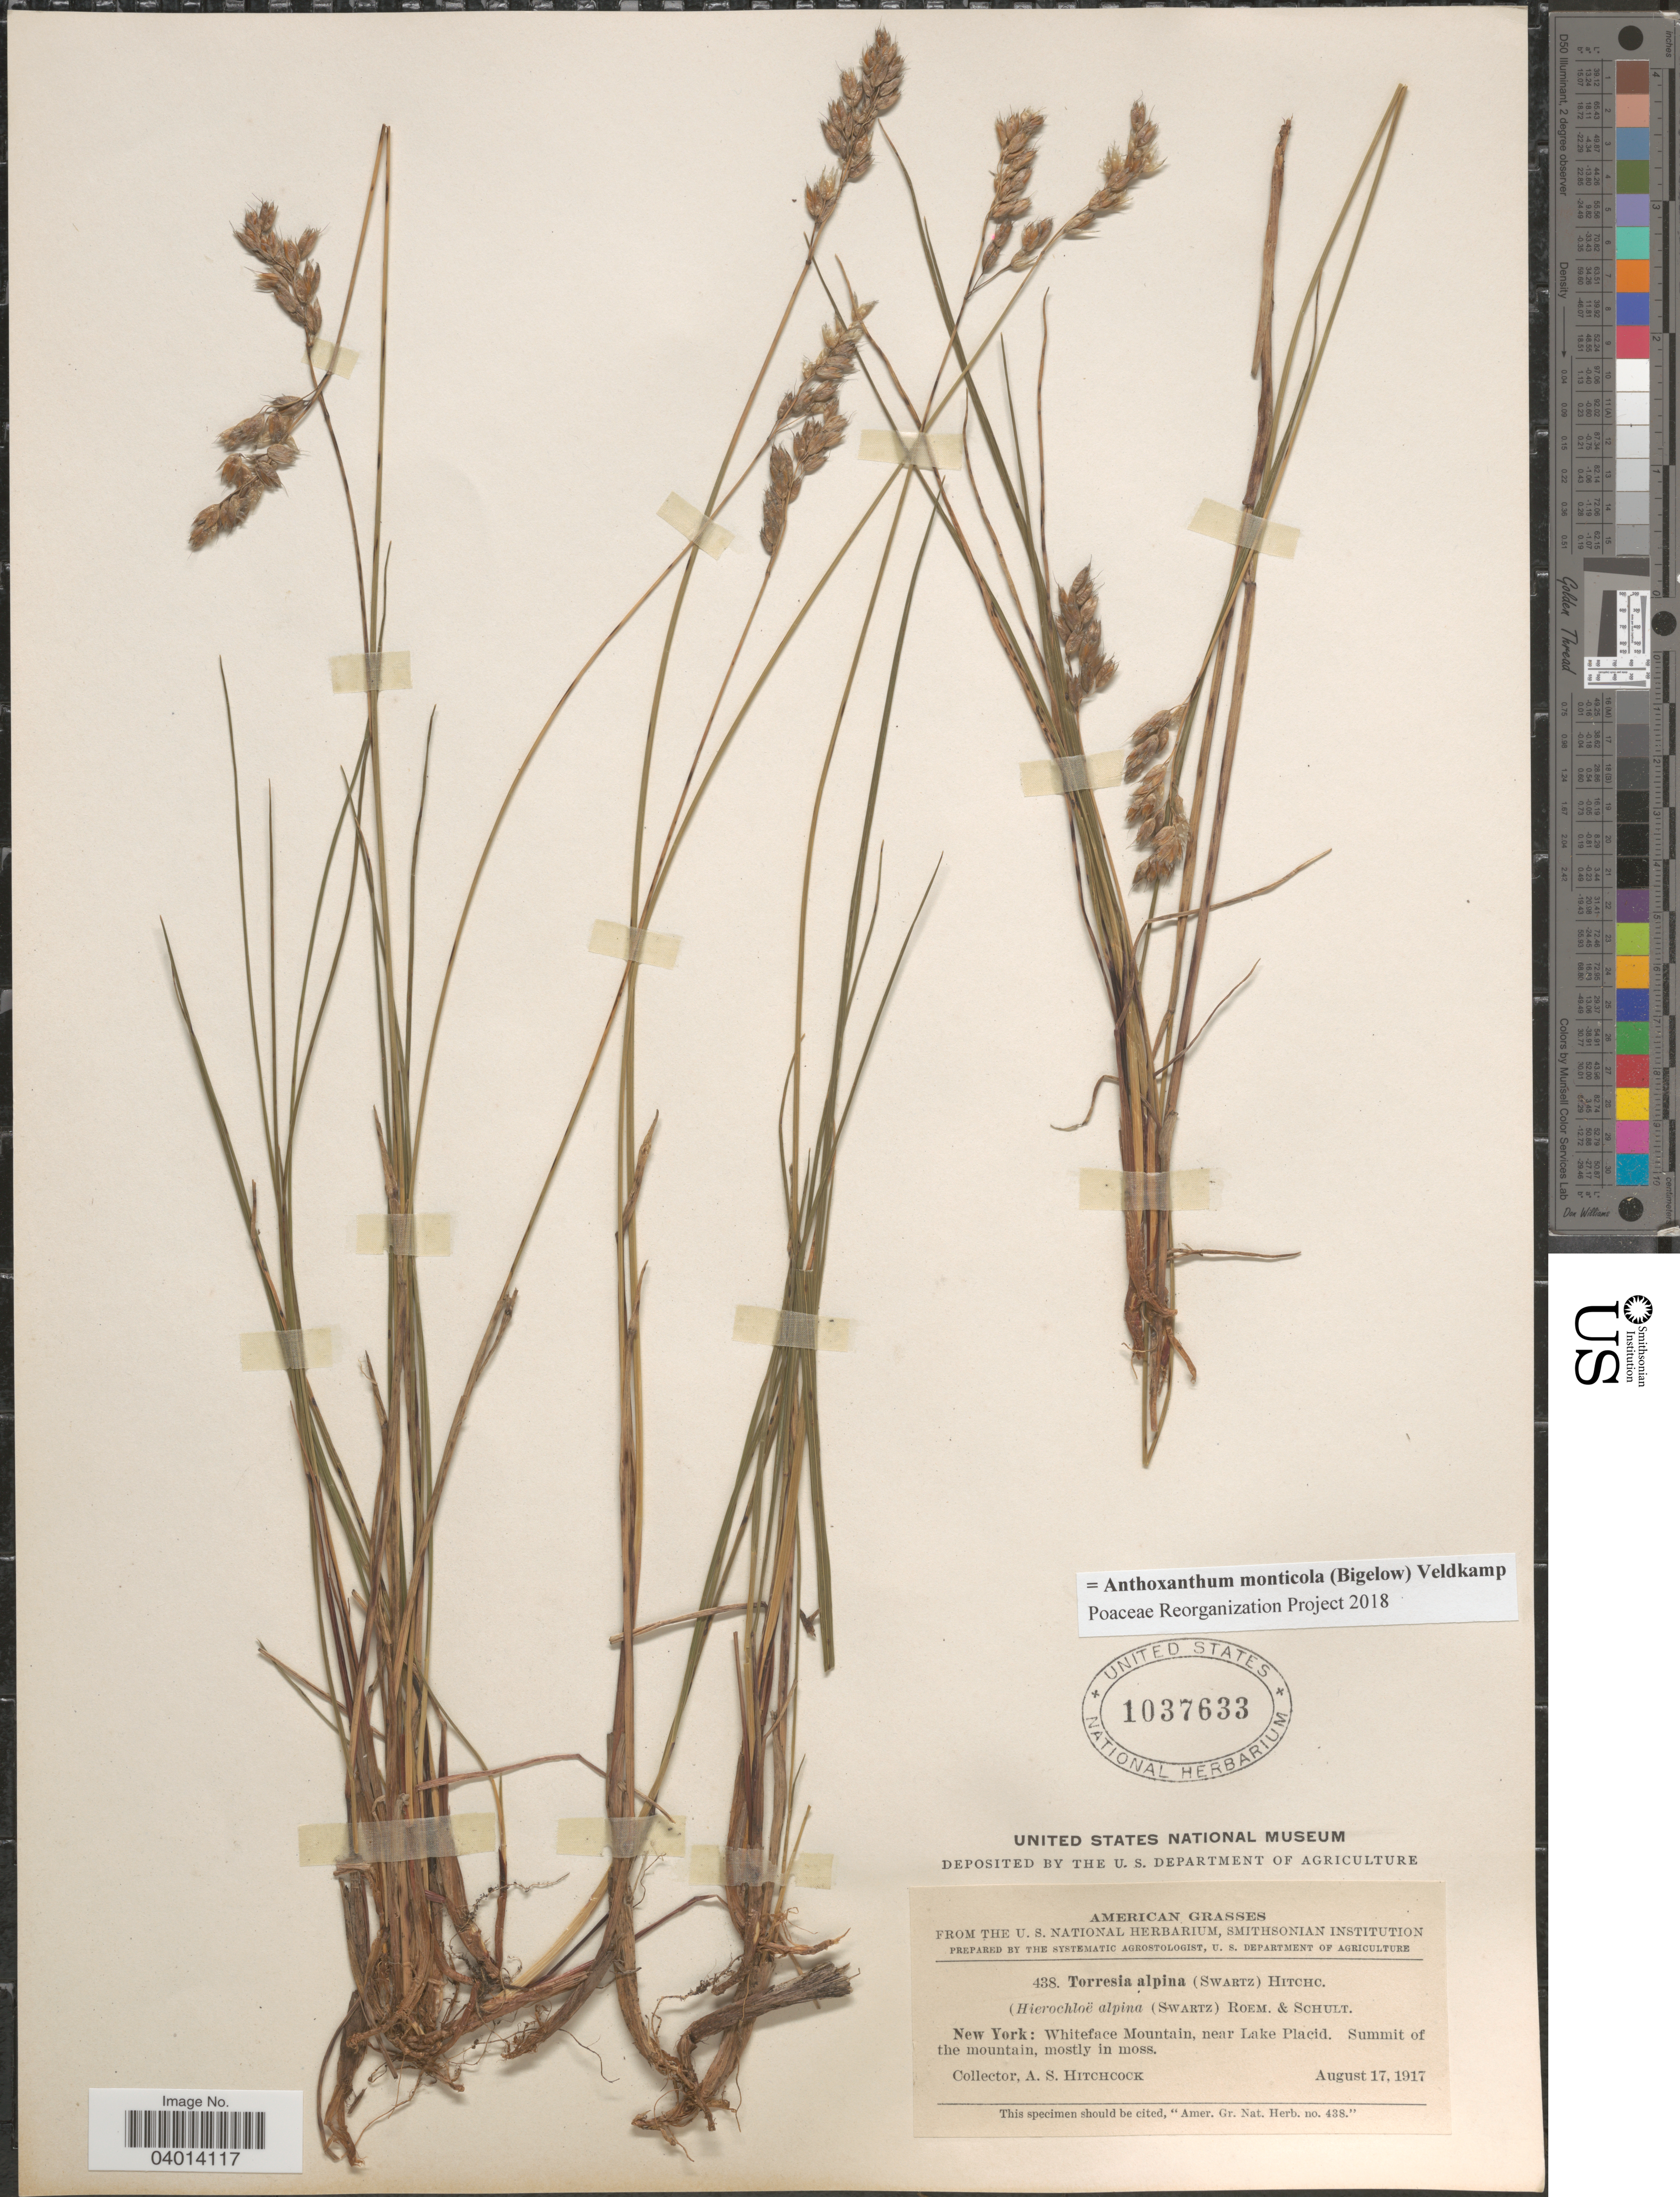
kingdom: Plantae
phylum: Tracheophyta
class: Liliopsida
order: Poales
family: Poaceae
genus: Anthoxanthum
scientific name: Anthoxanthum monticola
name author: (Bigelow) Veldkamp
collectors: A. S. Hitchcock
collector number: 438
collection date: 1917-08-17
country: United States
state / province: New York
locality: Whiteface Mountain, near Lake Placid. Summit of the mountain, mostly in moss.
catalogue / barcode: US 1037633